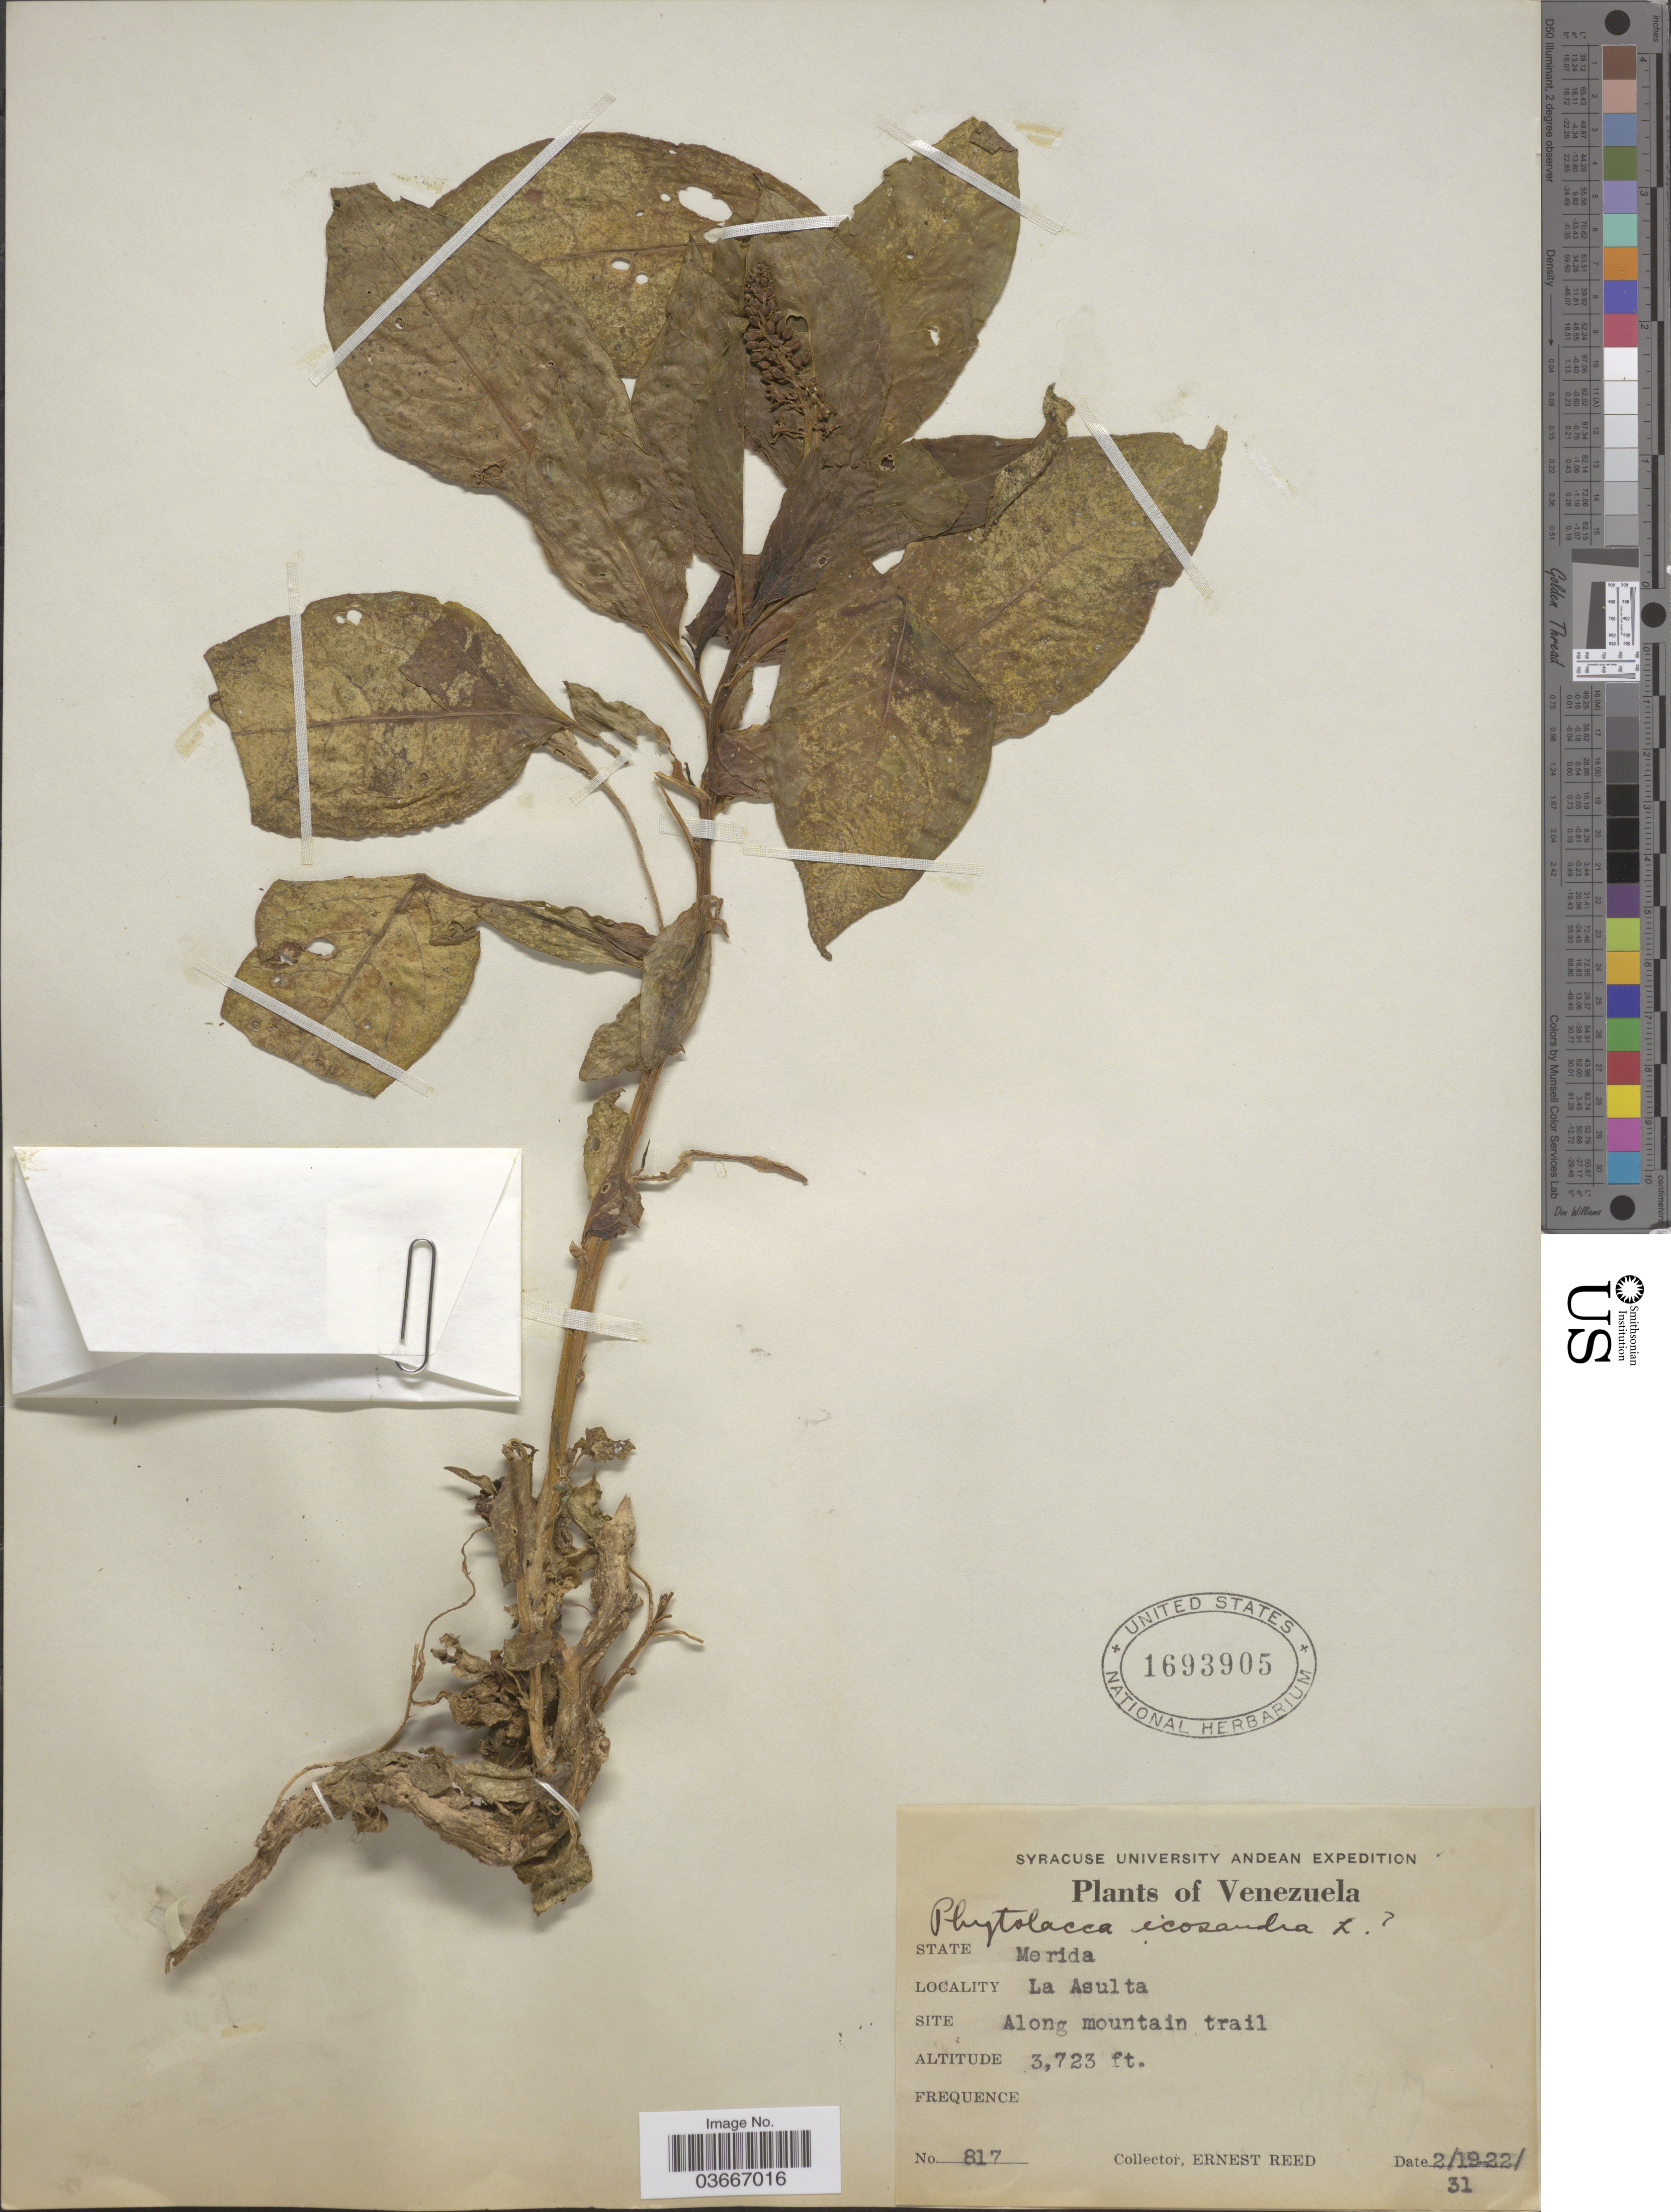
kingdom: Plantae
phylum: Tracheophyta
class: Magnoliopsida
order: Caryophyllales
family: Phytolaccaceae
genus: Phytolacca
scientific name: Phytolacca rugosa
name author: A. Braun & C.D. Bouché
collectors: E. Reed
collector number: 817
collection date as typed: Transcribed d/m/y: 19/2/31 to 22/2/31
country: Venezuela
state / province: Mérida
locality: La Asulta. Along mountain trail.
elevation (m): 1135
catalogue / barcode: US 1693905